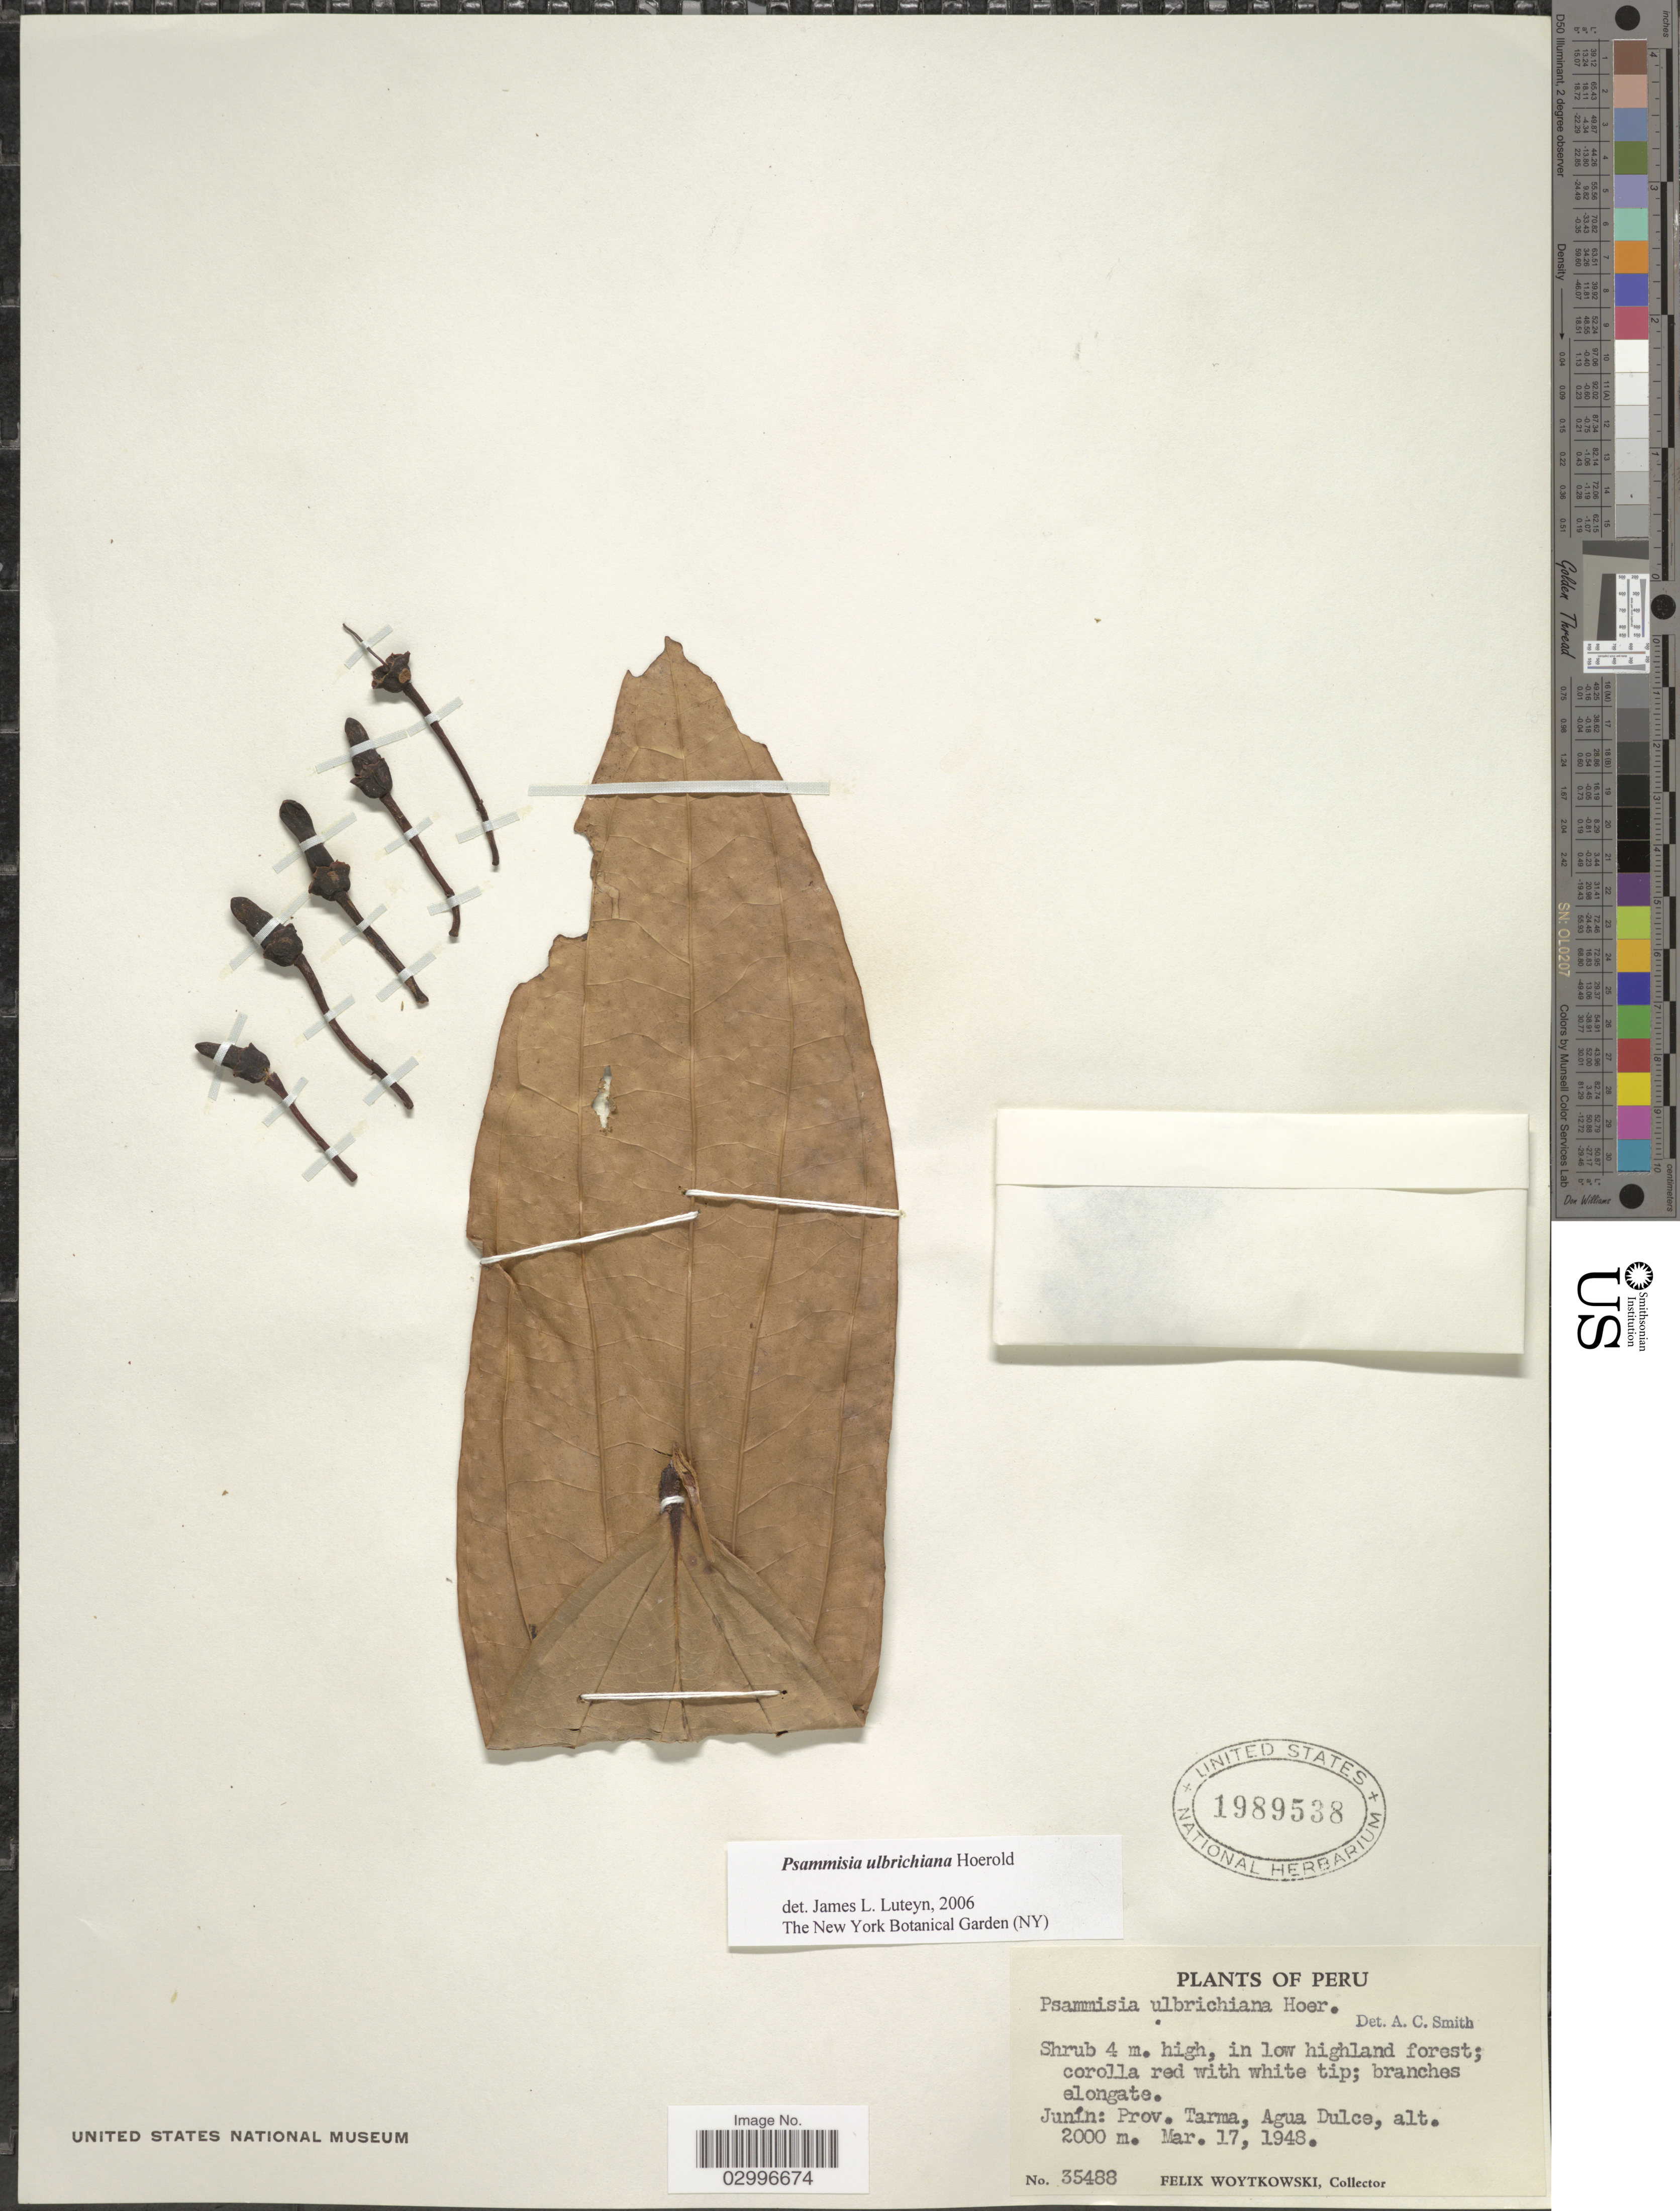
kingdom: Plantae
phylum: Tracheophyta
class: Magnoliopsida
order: Ericales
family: Ericaceae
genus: Psammisia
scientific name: Psammisia ulbrichiana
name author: Hoerold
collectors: F. Woytkowski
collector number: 35488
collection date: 1948-03-17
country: Peru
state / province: Junín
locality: Prov. Tarma, Agua Dulce.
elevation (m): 2000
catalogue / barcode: US 1989538